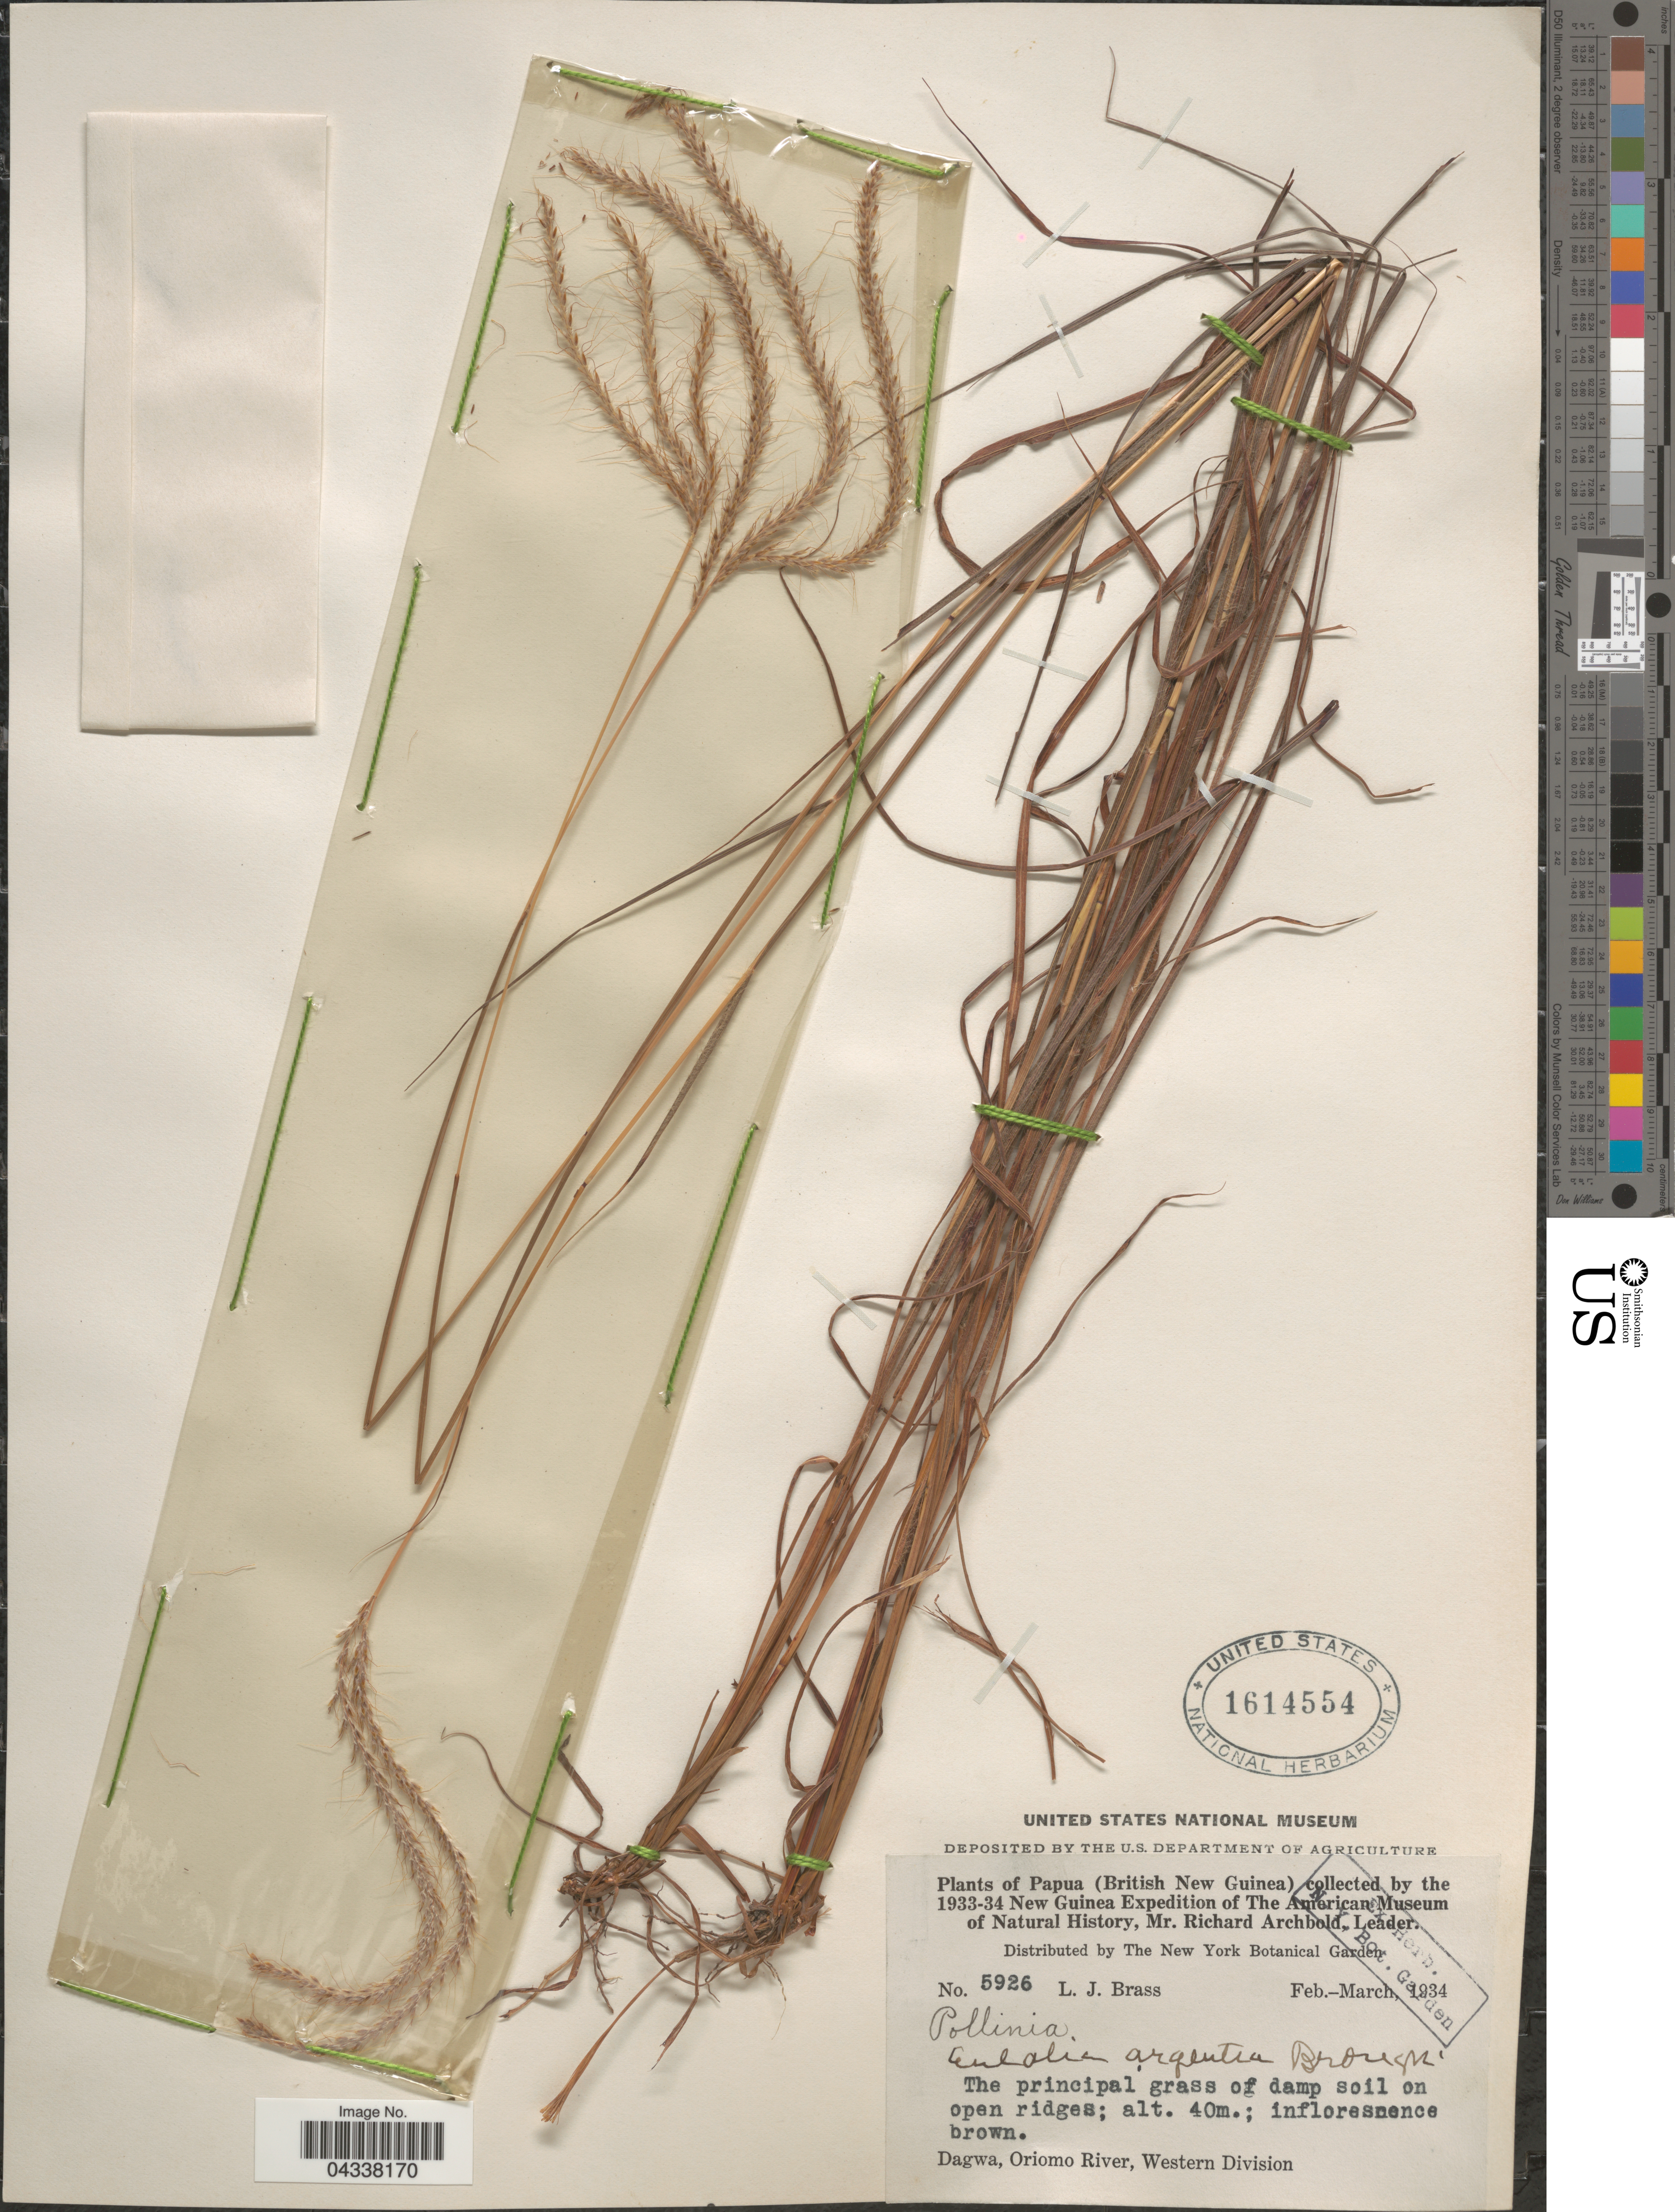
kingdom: Plantae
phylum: Tracheophyta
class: Liliopsida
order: Poales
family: Poaceae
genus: Pseudopogonatherum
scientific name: Pseudopogonatherum trispicatum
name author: (Schult.) Ohwi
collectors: L. J. Brass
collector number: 5926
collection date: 1934-02/1934-03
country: Papua New Guinea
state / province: Manus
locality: (British New Guinea). 1933-34 New Guinea Expedition of The American Museum of Natural History. Dagwa, Oriomo River, Western Division.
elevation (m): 40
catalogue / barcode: US 1614554